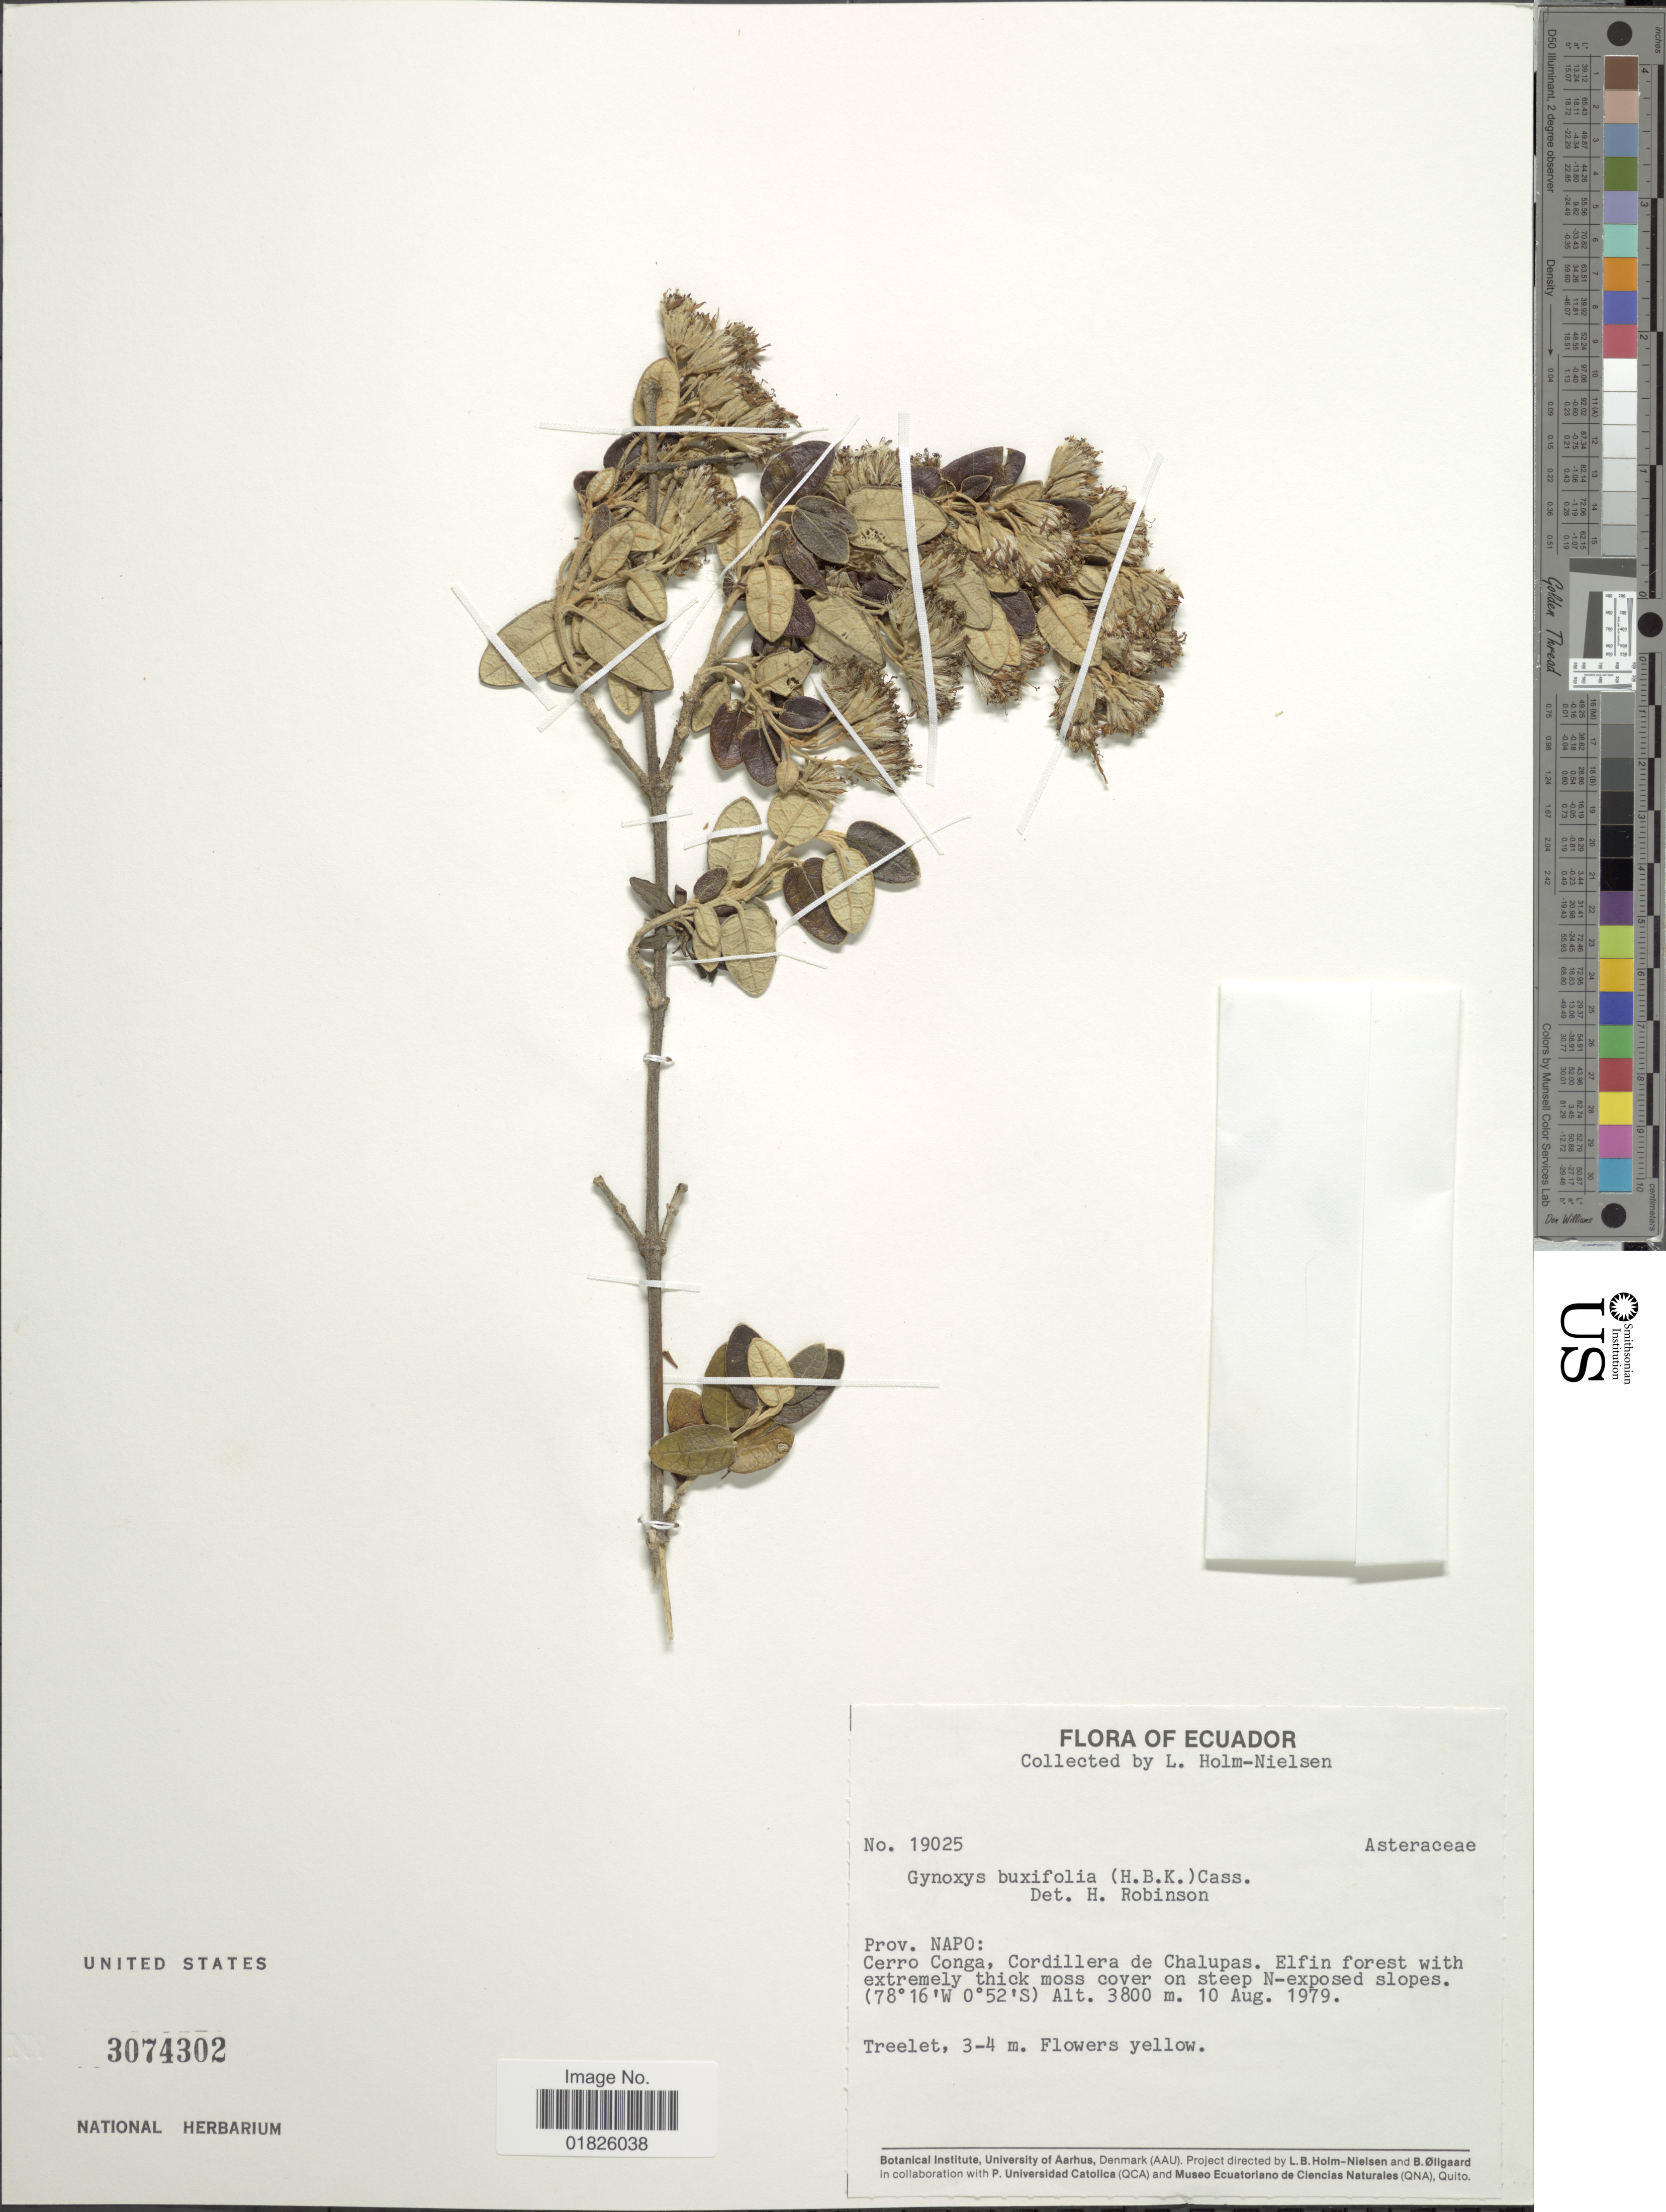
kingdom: Plantae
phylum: Tracheophyta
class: Magnoliopsida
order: Asterales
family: Asteraceae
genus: Gynoxys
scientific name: Gynoxys buxifolia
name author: (Kunth) Cass.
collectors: L. B. Holm-Nielsen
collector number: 19025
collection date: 1979-08-10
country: Ecuador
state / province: Napo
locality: Cerro Conga, Cordillera de Chalupas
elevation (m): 3800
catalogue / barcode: US 3074302